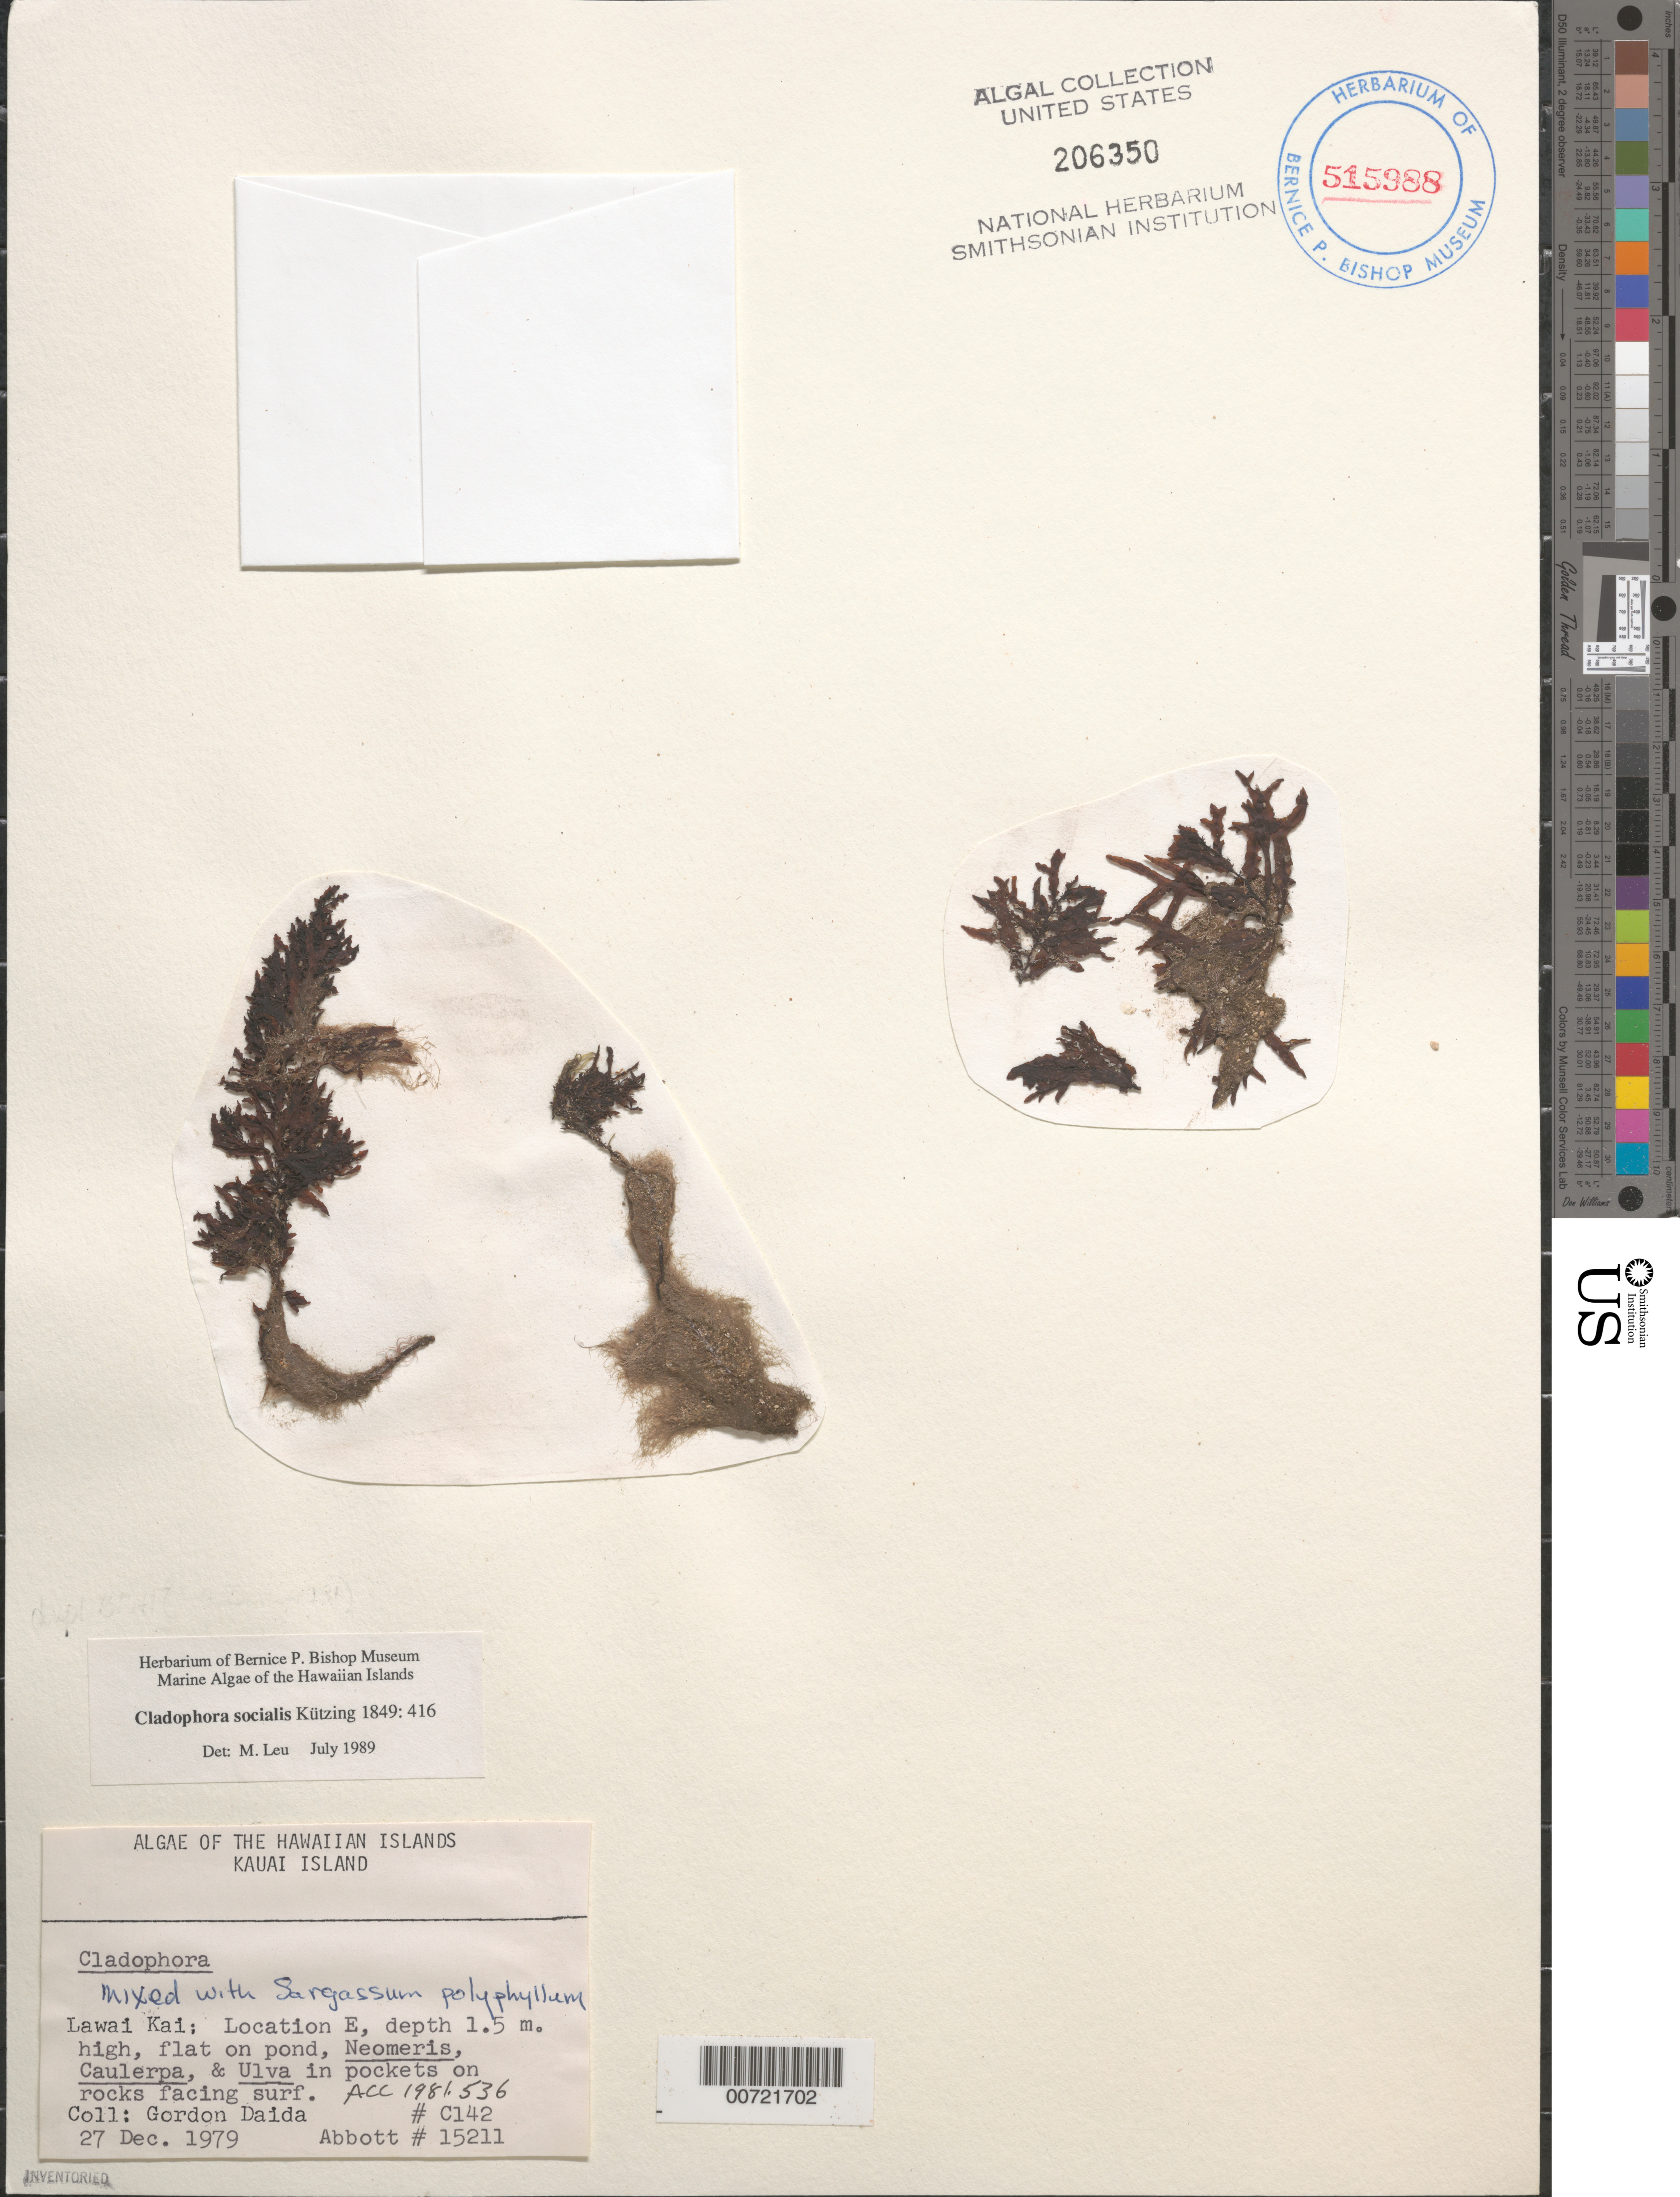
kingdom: Plantae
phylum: Chlorophyta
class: Ulvophyceae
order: Cladophorales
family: Cladophoraceae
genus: Cladophora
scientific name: Cladophora socialis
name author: Kütz.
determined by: Leu, M. E.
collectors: G. Daida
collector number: C142 & IAA 15211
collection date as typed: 27 Dec 1979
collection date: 1979-12-27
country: United States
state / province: Hawaii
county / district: Kauai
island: Kaua'i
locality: Lawai Kai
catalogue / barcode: US 206350